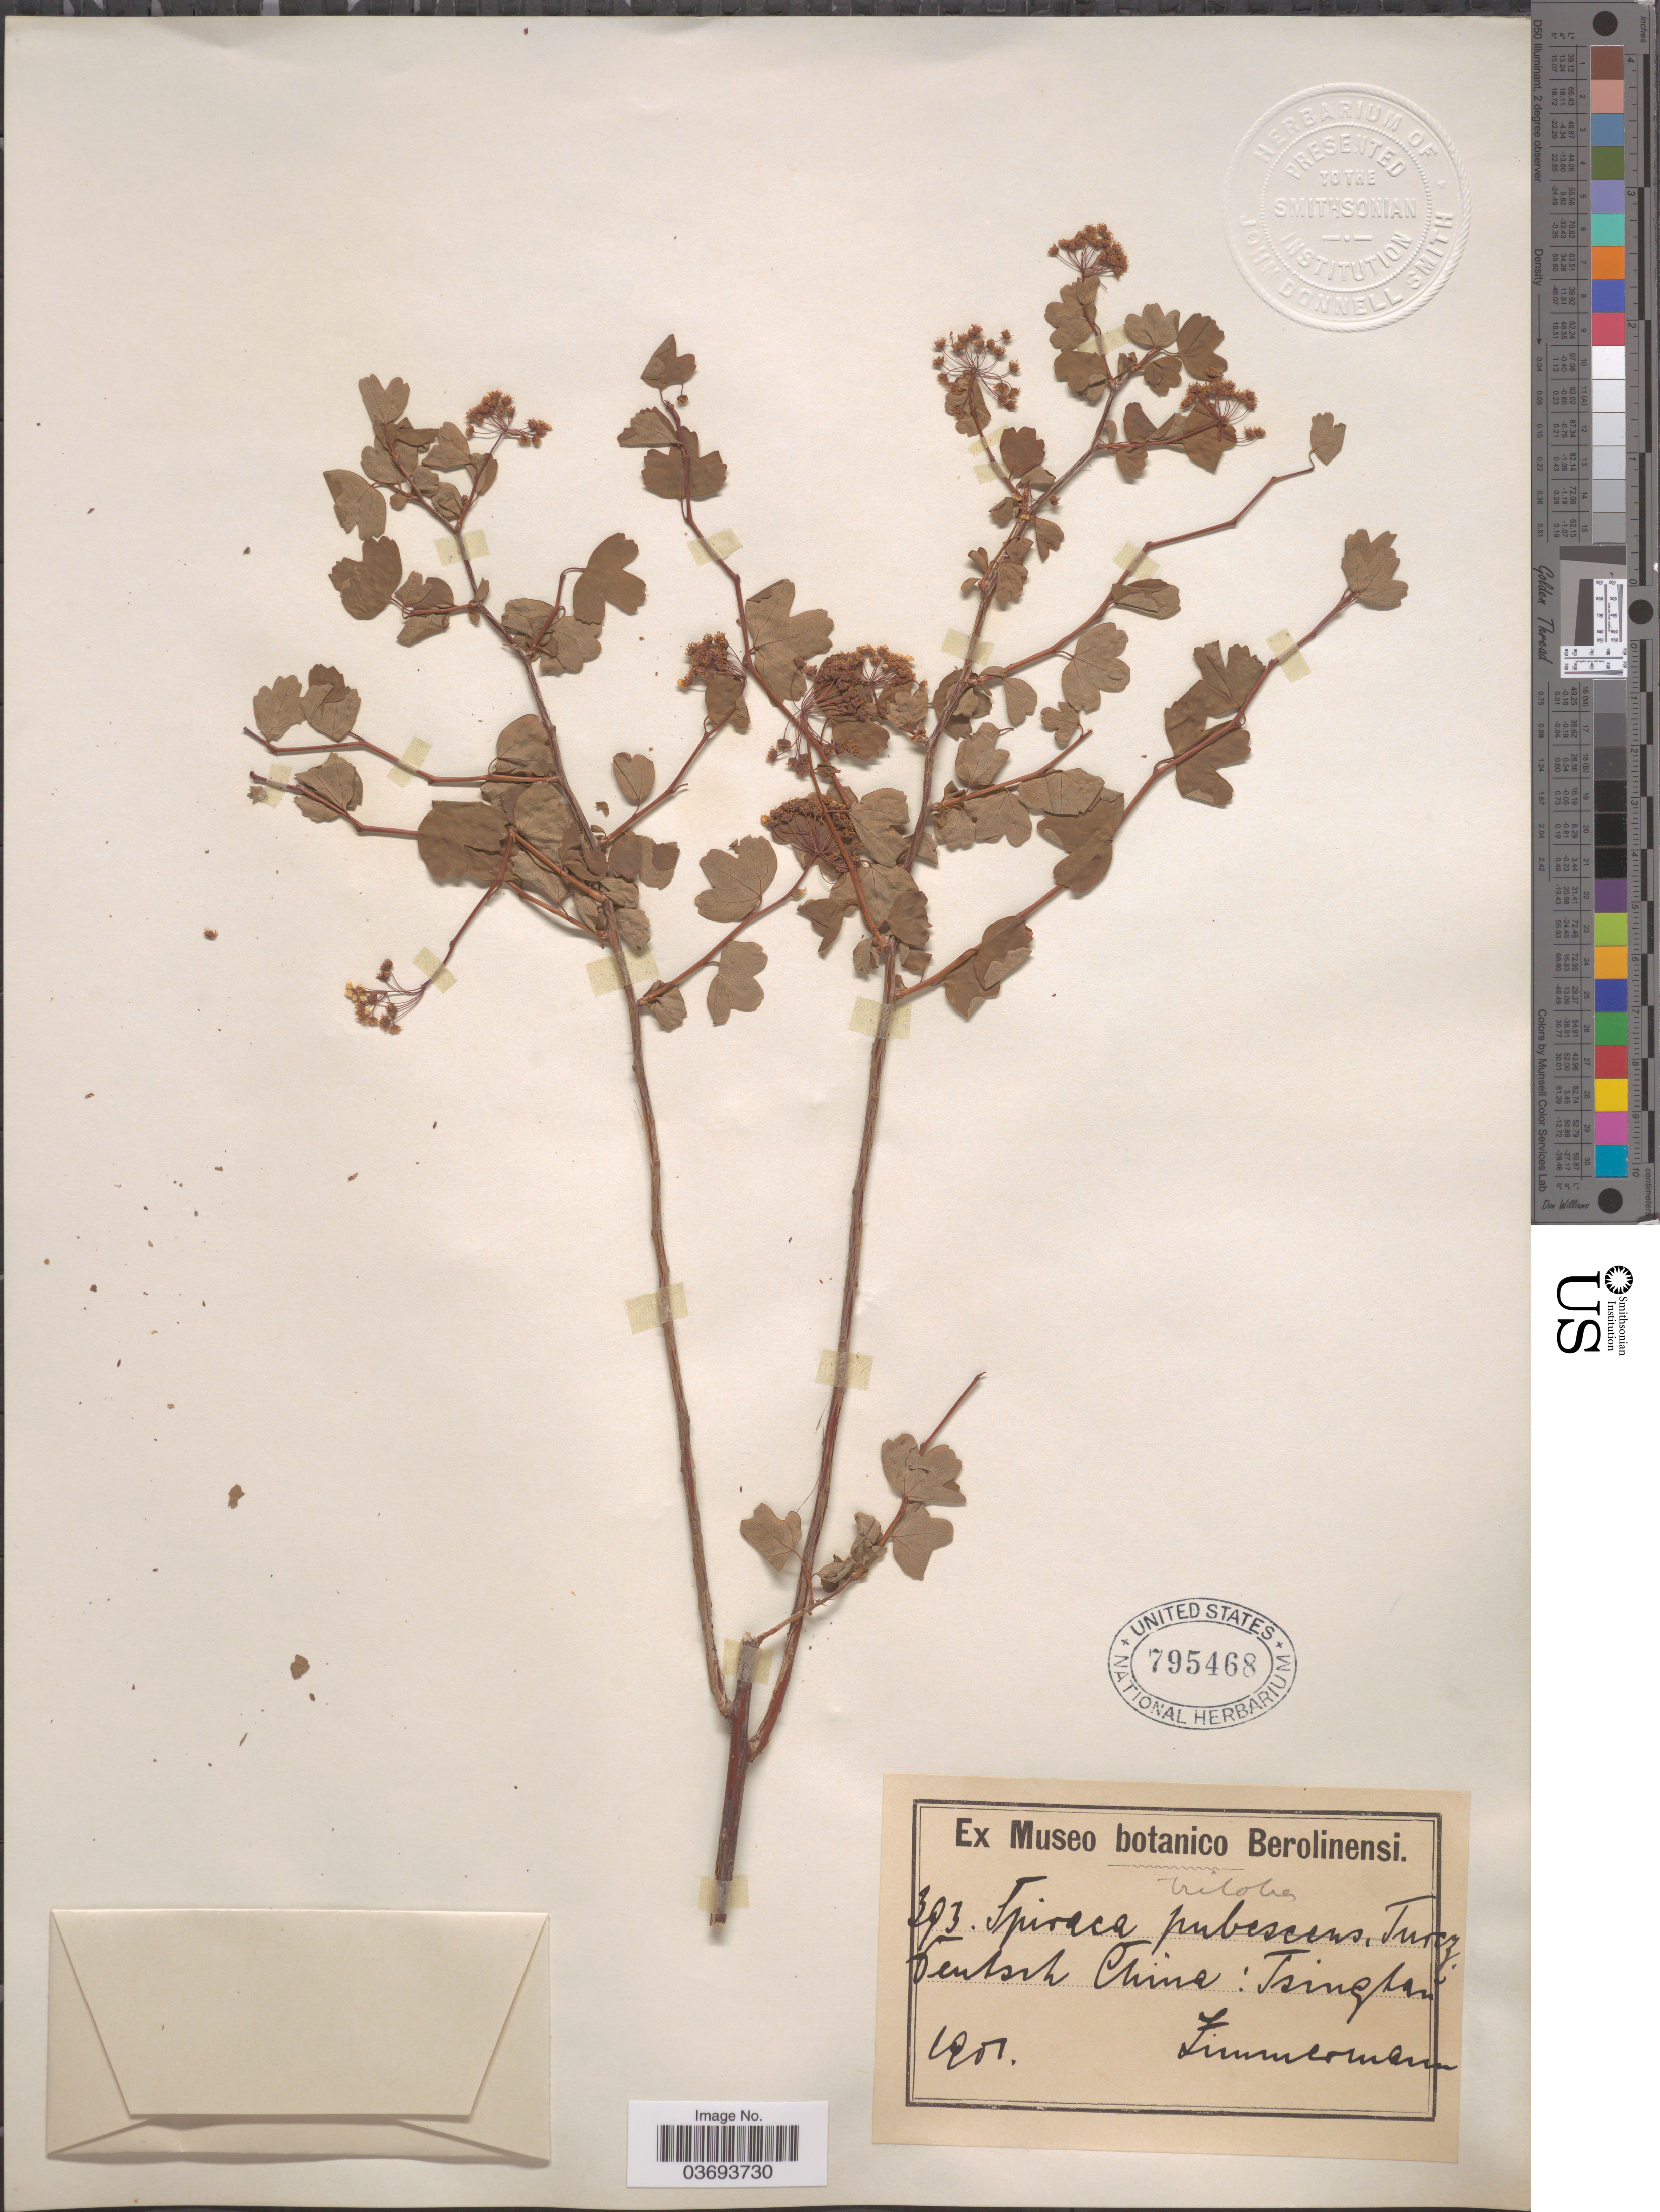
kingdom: Plantae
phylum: Tracheophyta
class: Magnoliopsida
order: Rosales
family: Rosaceae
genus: Spiraea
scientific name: Spiraea trilobata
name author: L.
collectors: -- Zimmerman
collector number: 393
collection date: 1901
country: China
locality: Deutsch China: Tsingtau.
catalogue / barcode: US 795468